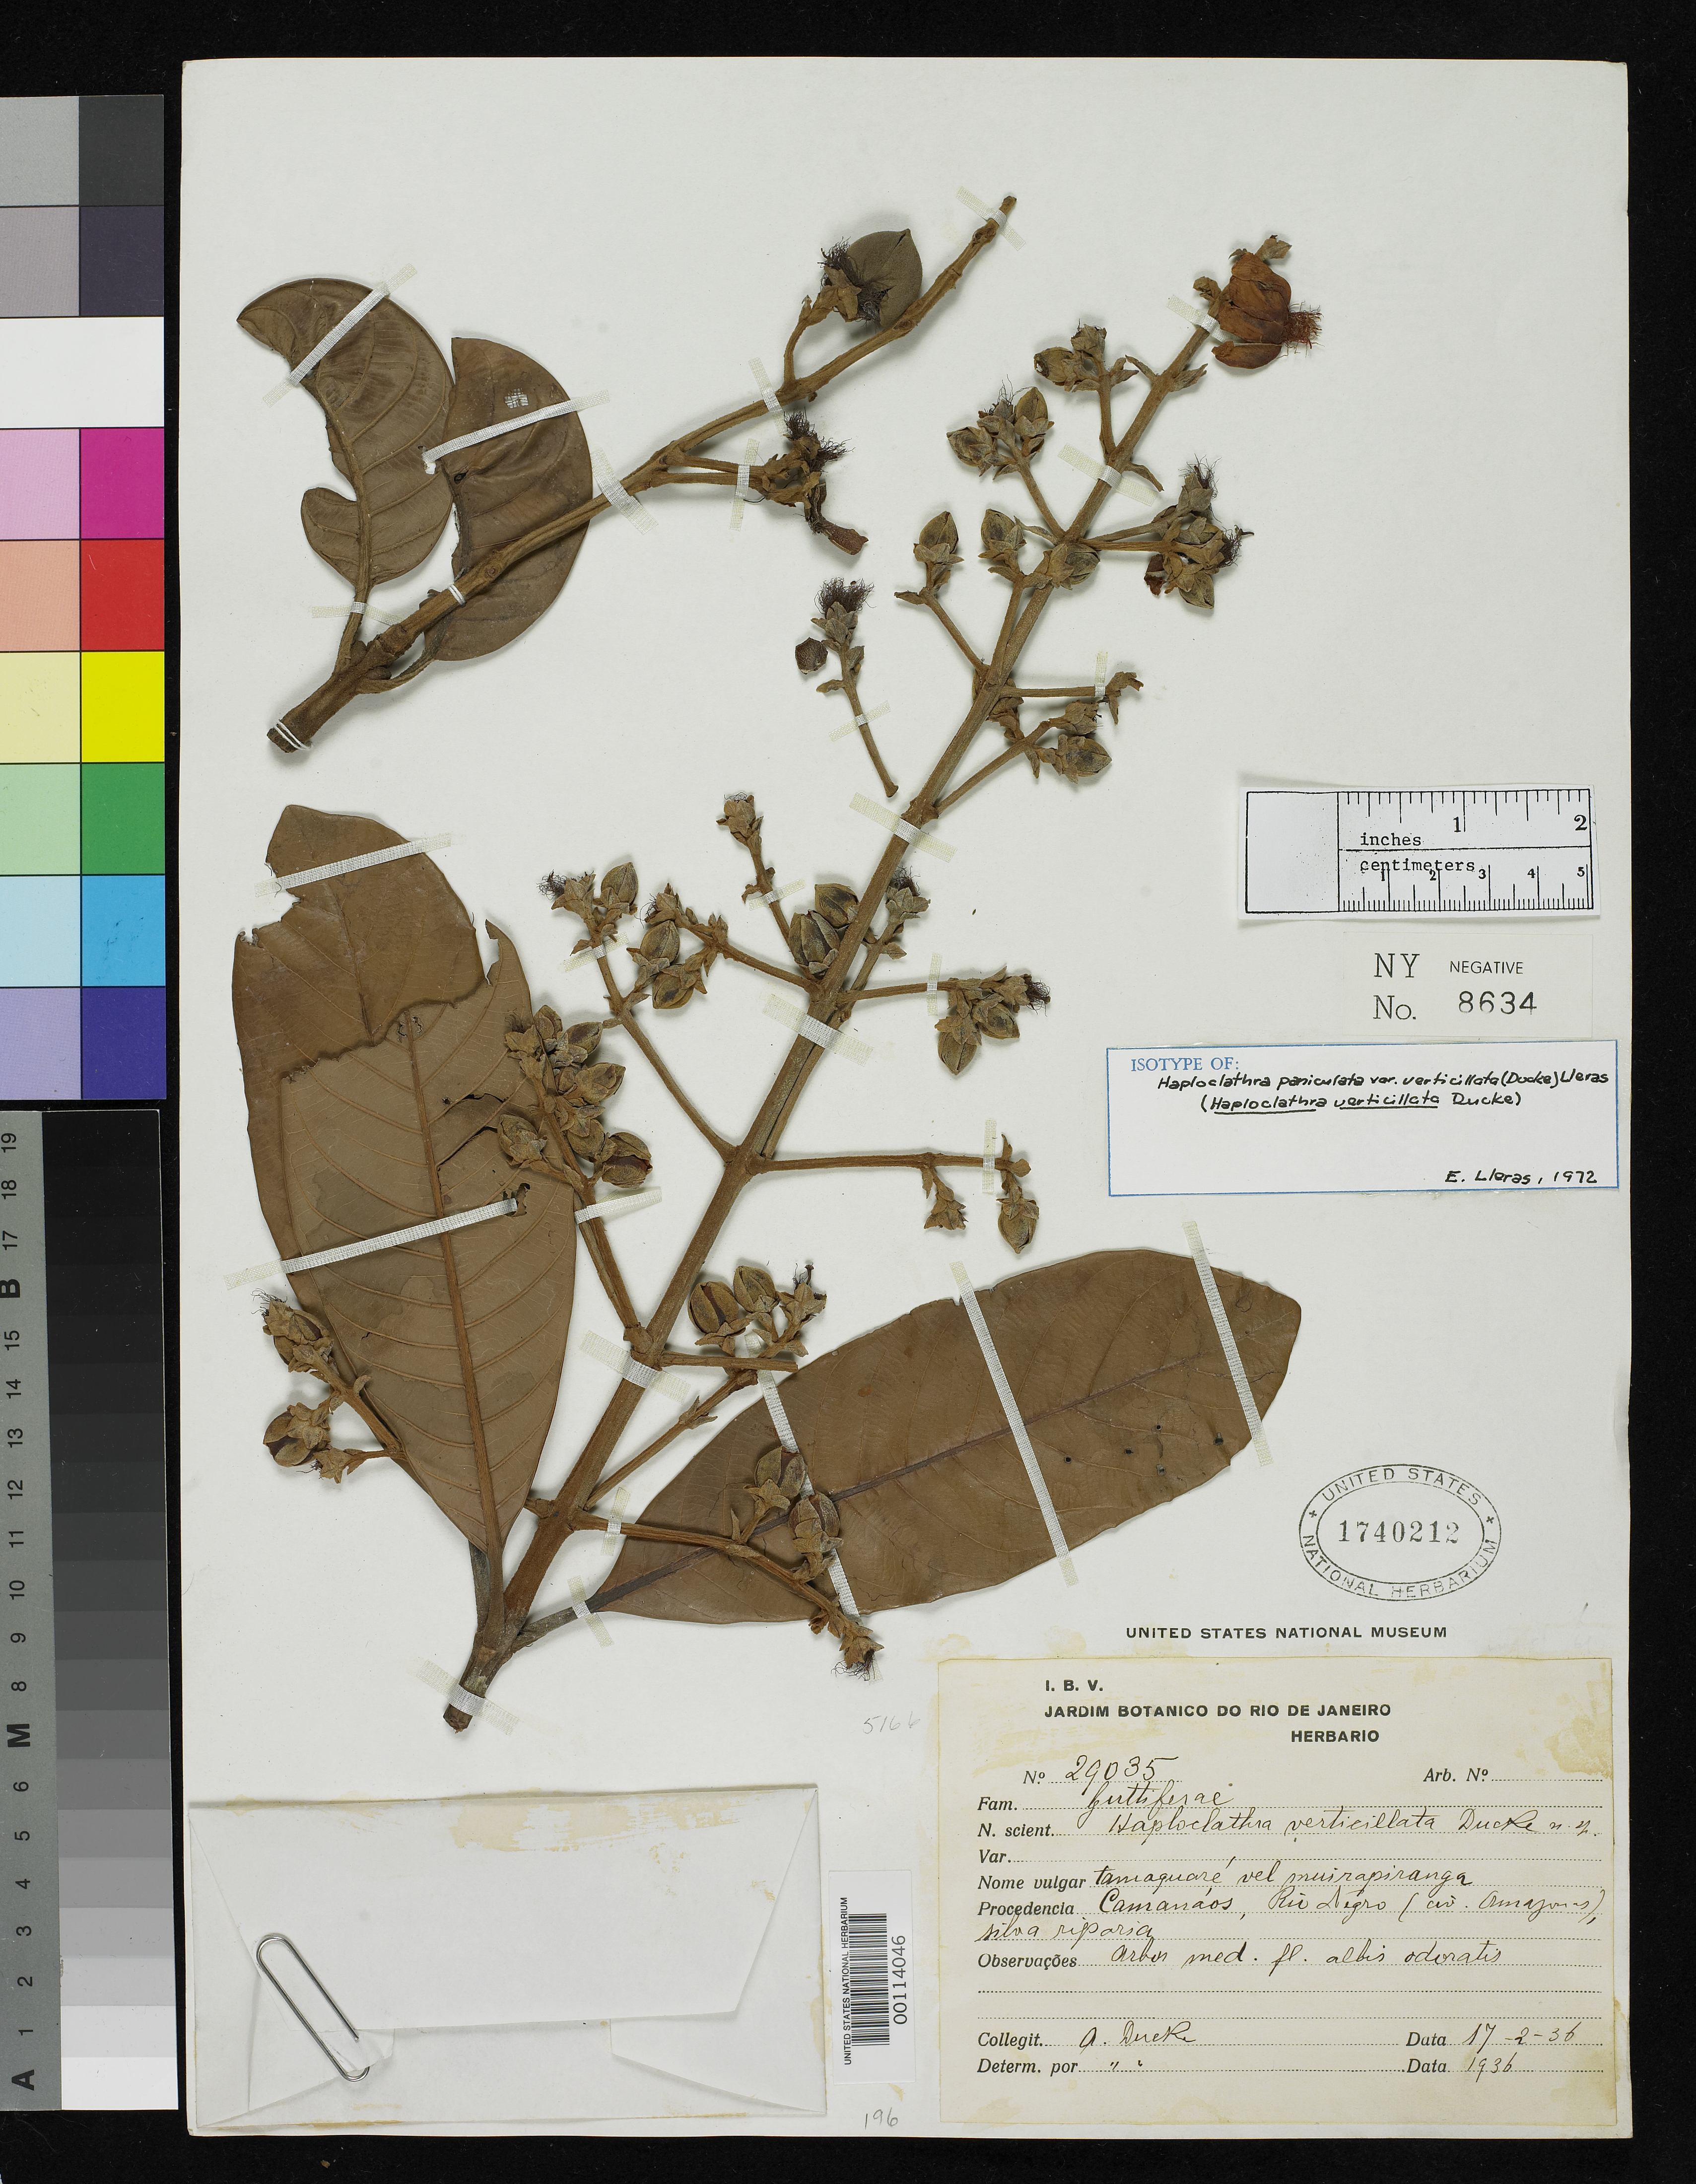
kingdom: Plantae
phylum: Tracheophyta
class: Magnoliopsida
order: Malpighiales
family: Calophyllaceae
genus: Haploclathra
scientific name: Haploclathra verticillata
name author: Ducke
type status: Isotype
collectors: A. Ducke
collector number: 29035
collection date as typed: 17 Feb 1936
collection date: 1936-02-17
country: Brazil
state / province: Amazonas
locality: Camanaos, rio Negro.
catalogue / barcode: US 1740212